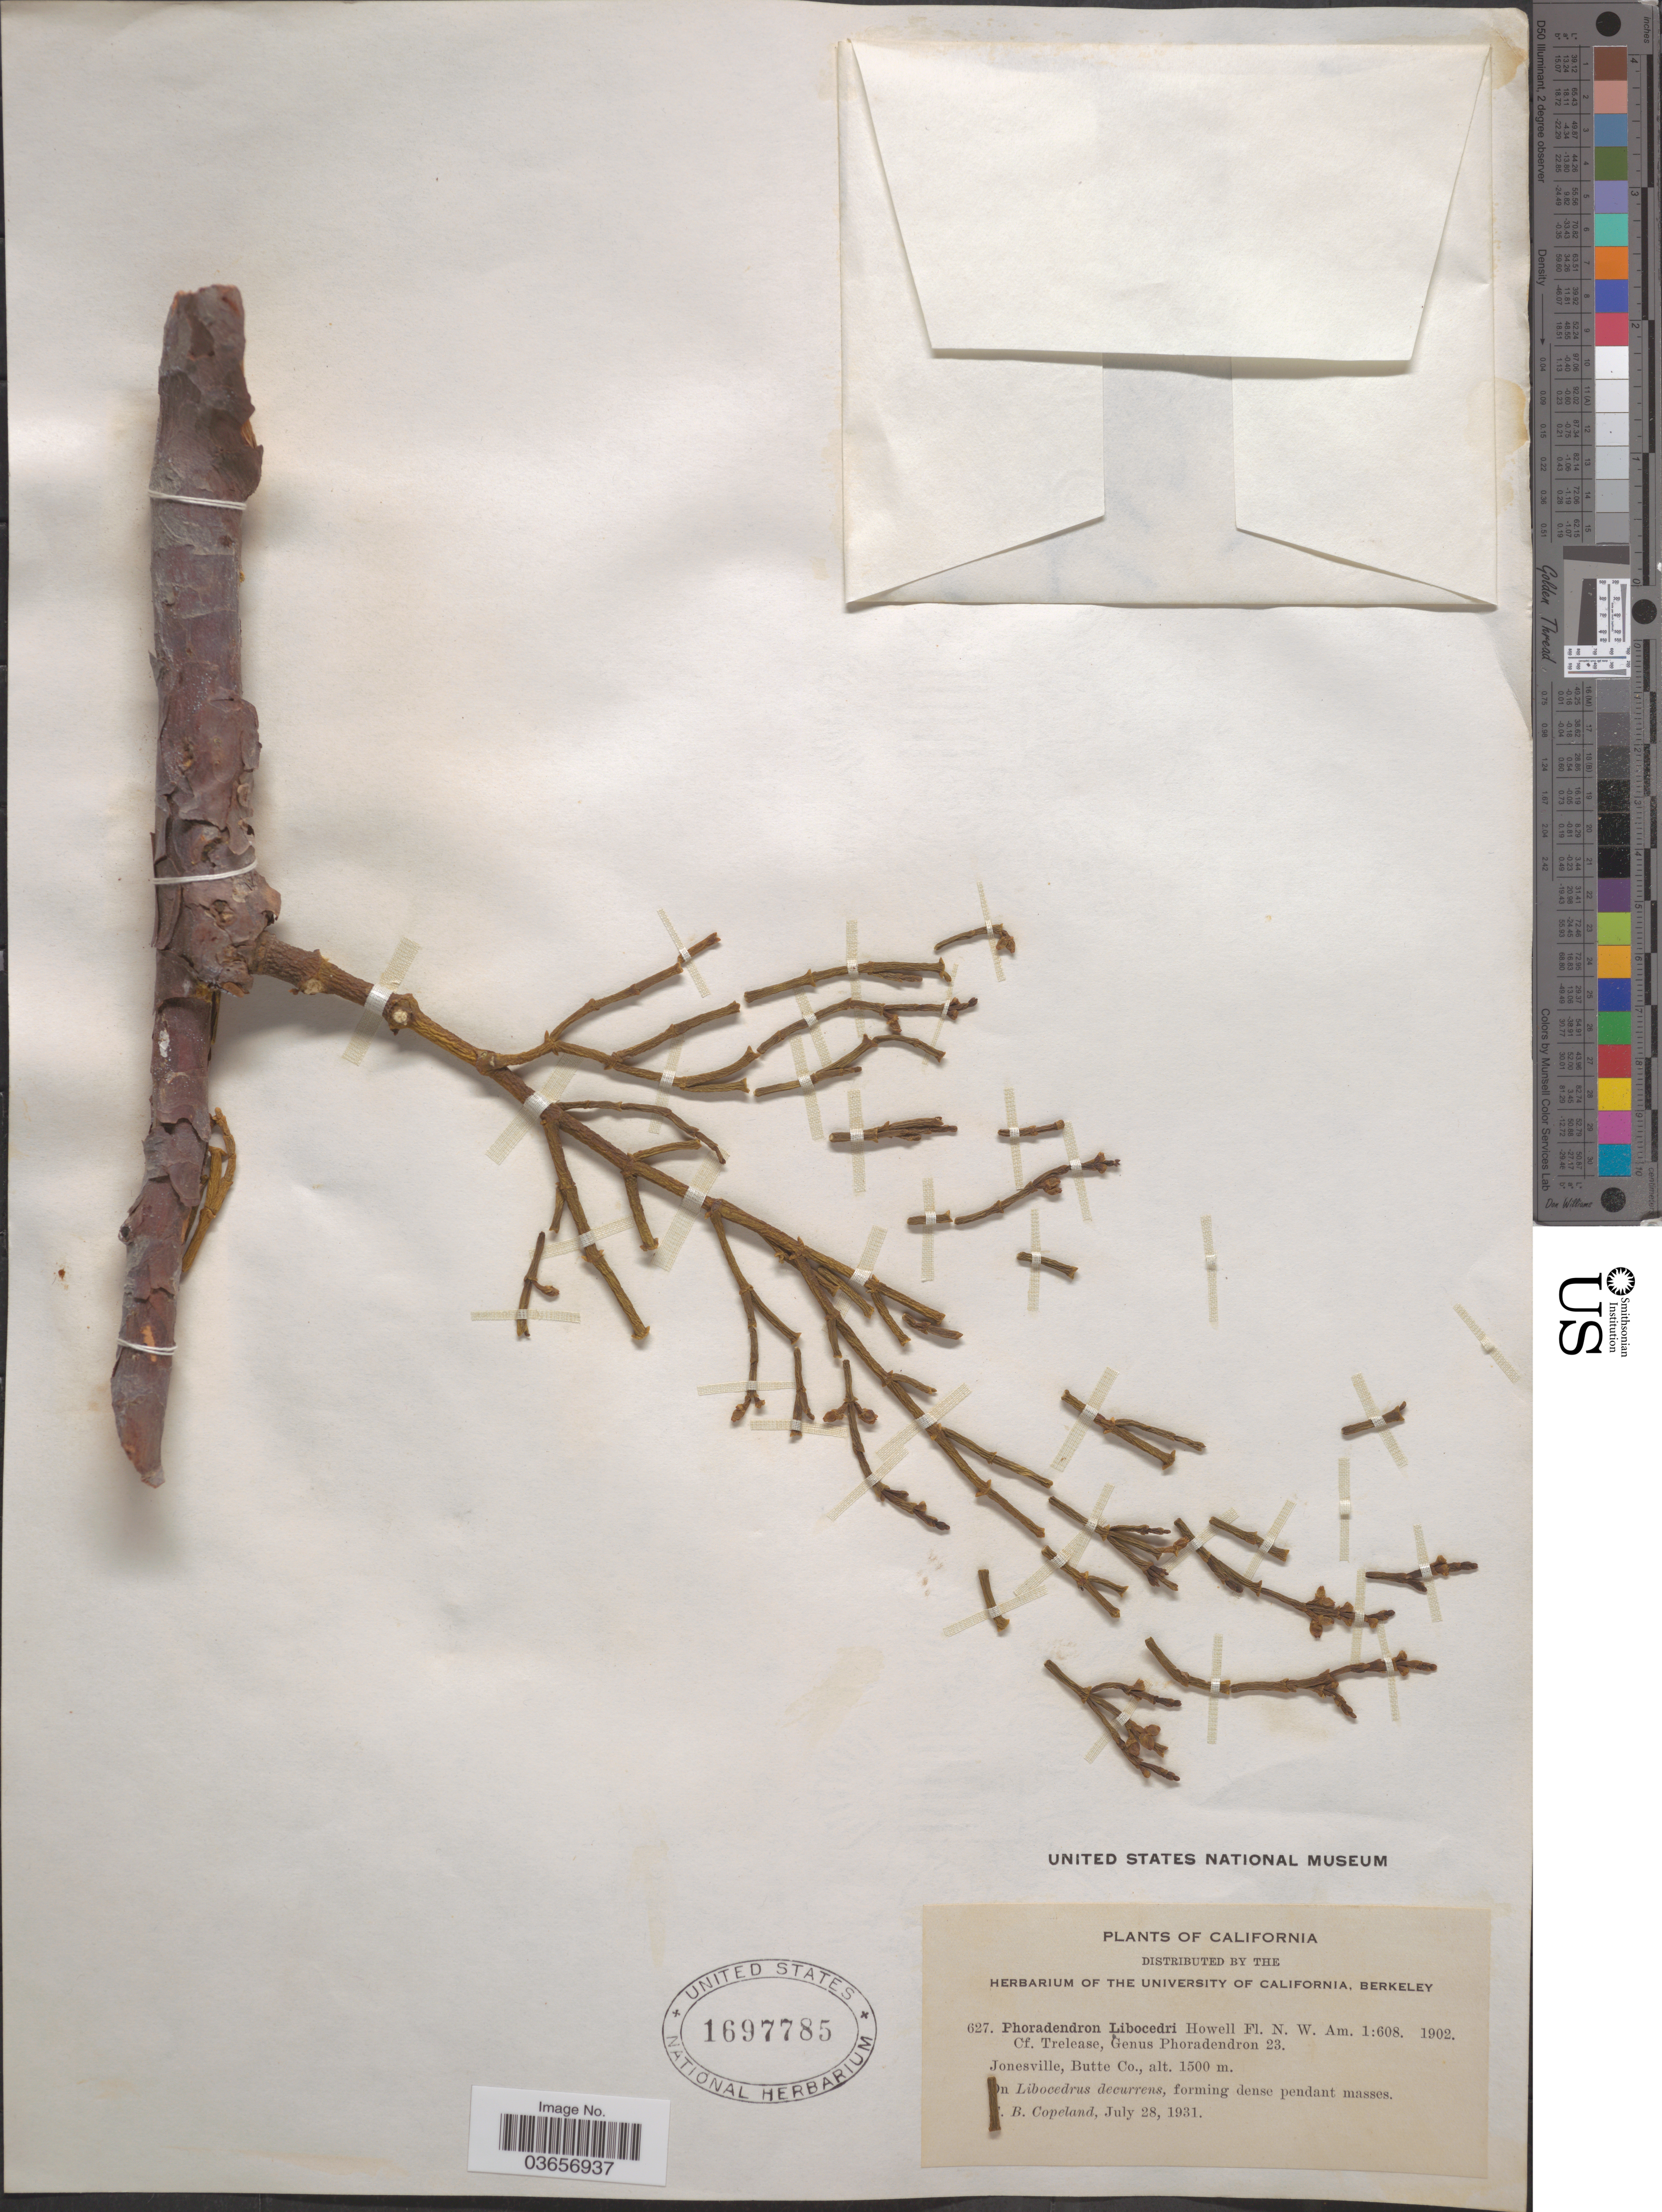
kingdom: Plantae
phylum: Tracheophyta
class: Magnoliopsida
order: Santalales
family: Viscaceae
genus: Phoradendron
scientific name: Phoradendron libocedri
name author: (Engelm.) Howell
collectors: E. B. Copeland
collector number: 627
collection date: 1931-07-28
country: United States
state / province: California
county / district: Butte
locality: Jonesville, Butte Co.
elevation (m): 1500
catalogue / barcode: US 1697785